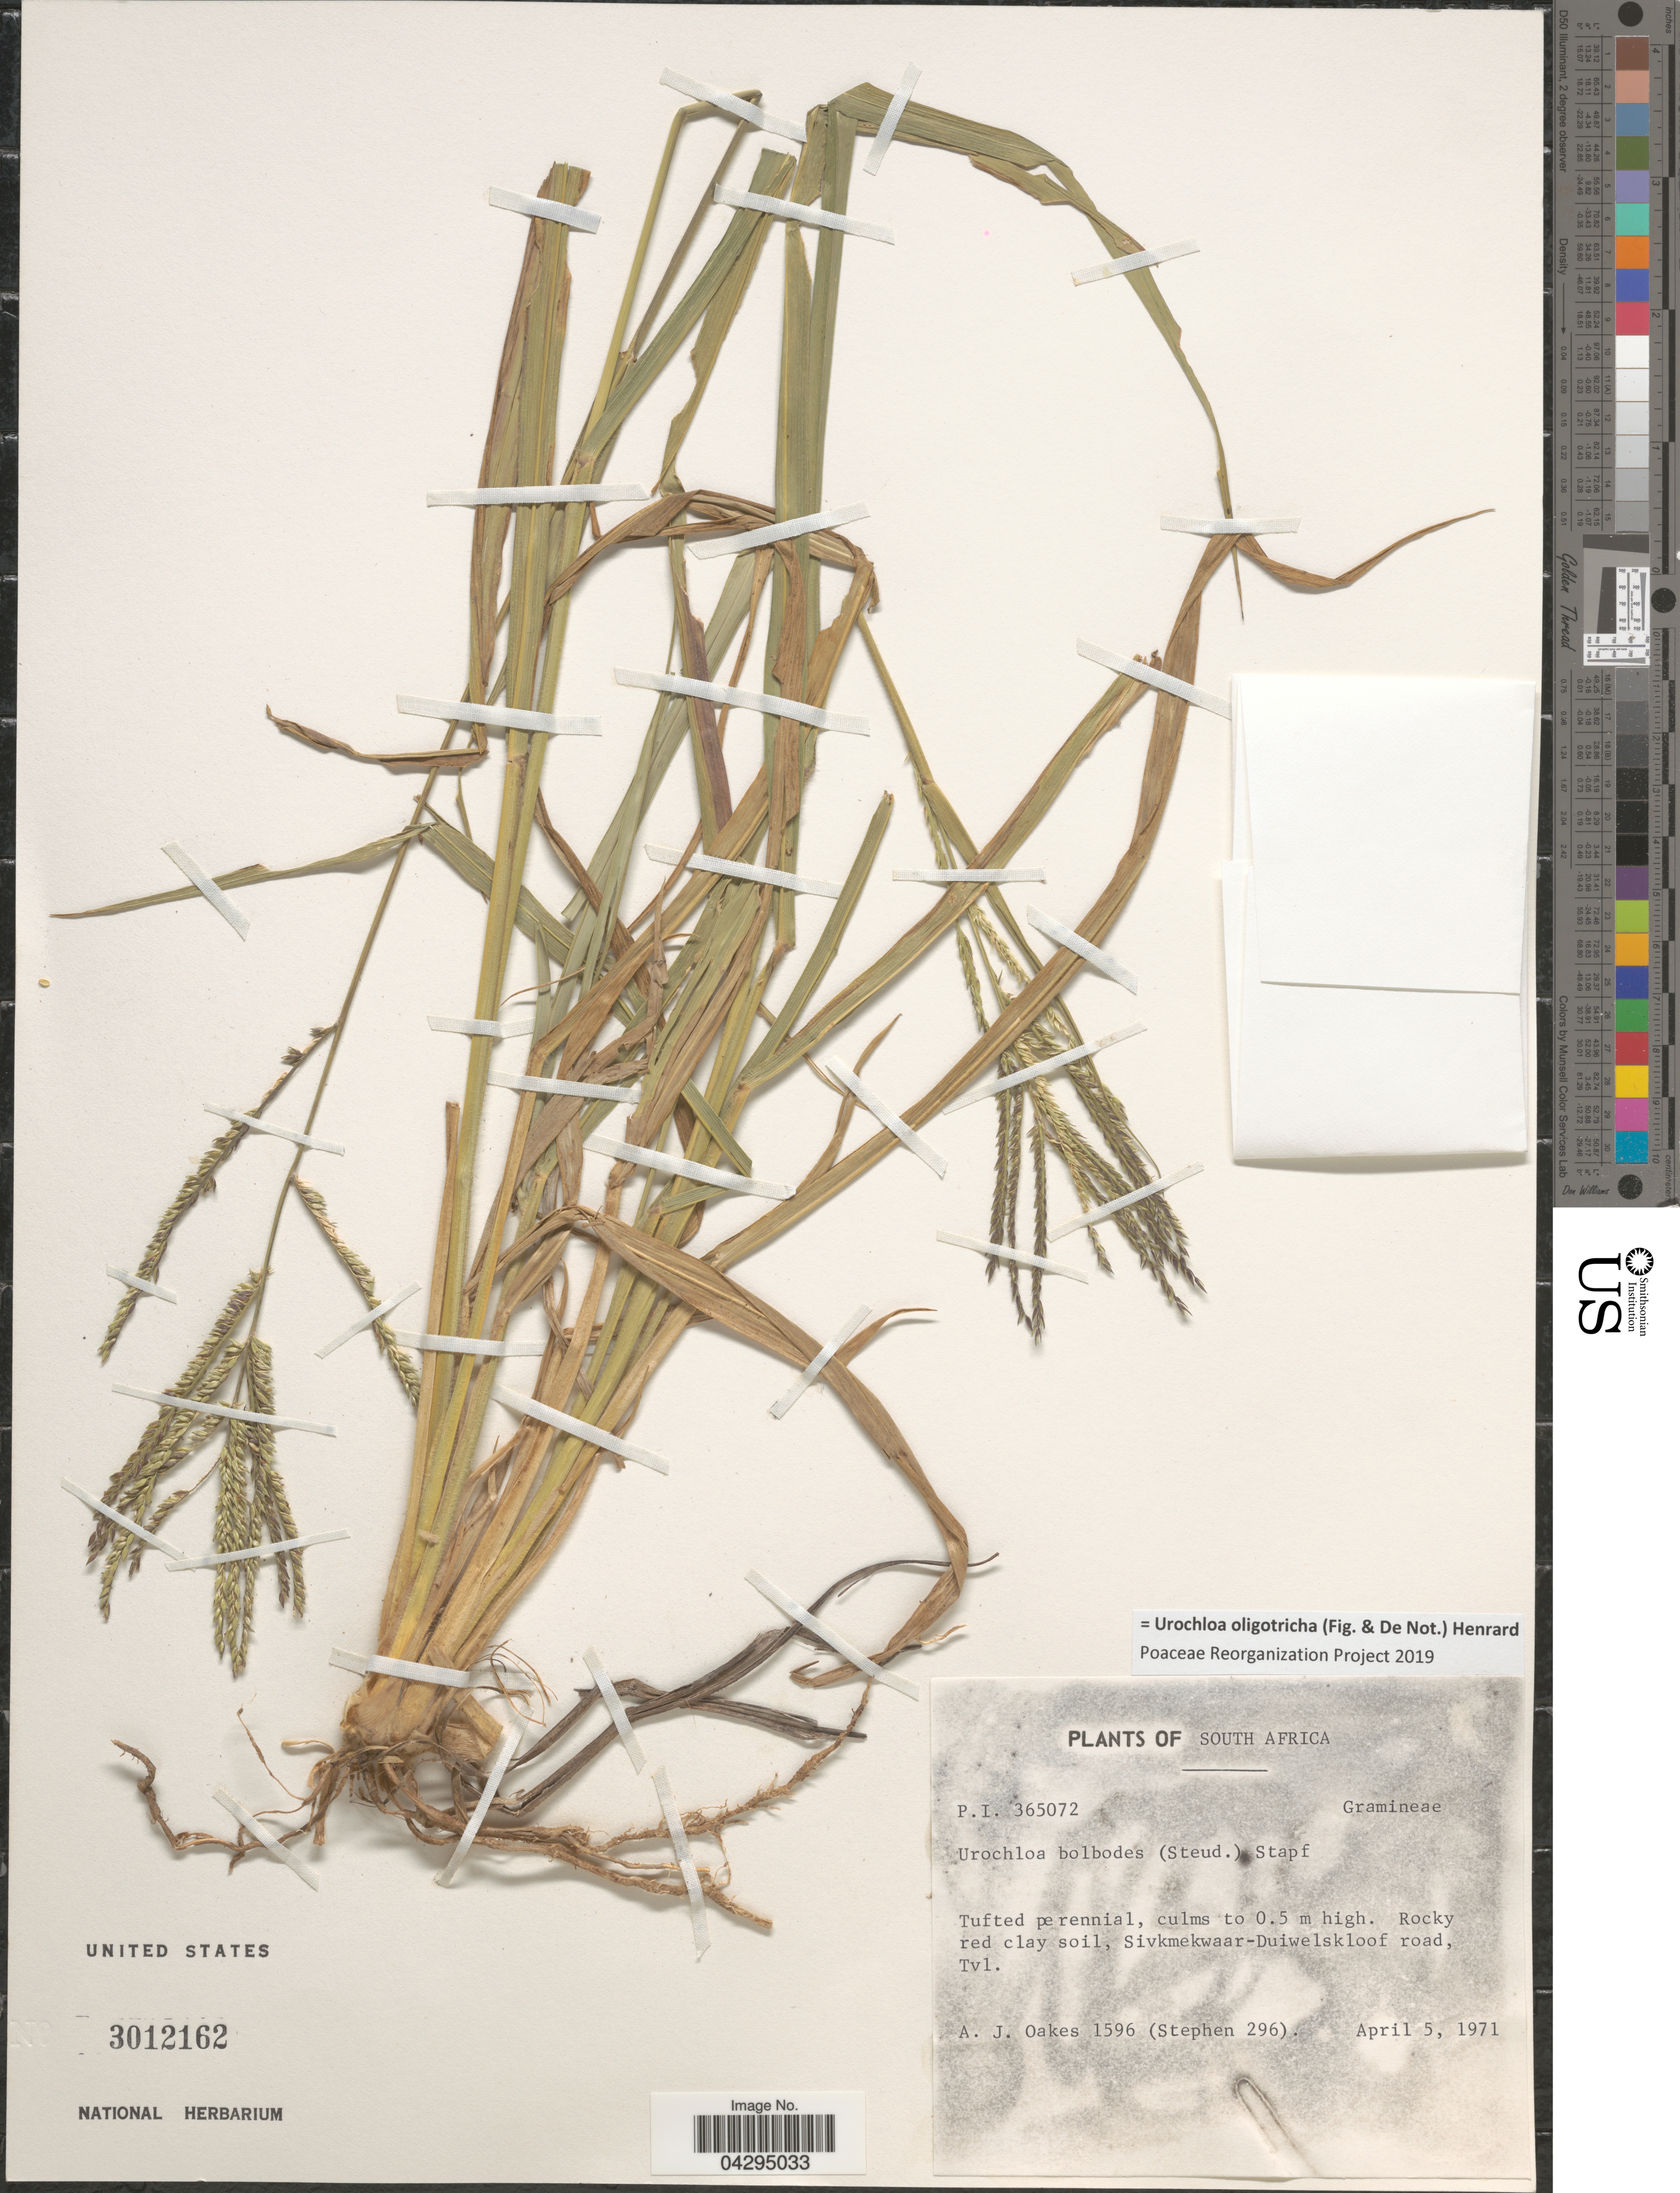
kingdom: Plantae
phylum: Tracheophyta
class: Liliopsida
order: Poales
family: Poaceae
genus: Urochloa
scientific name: Urochloa oligotricha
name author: (Fig. & De Not.) Henr.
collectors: A. Oakes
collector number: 1596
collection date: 1971-04-05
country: South Africa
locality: Sivkmekwaar-Duiwelskloof road, Tvl.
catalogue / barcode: US 3012162